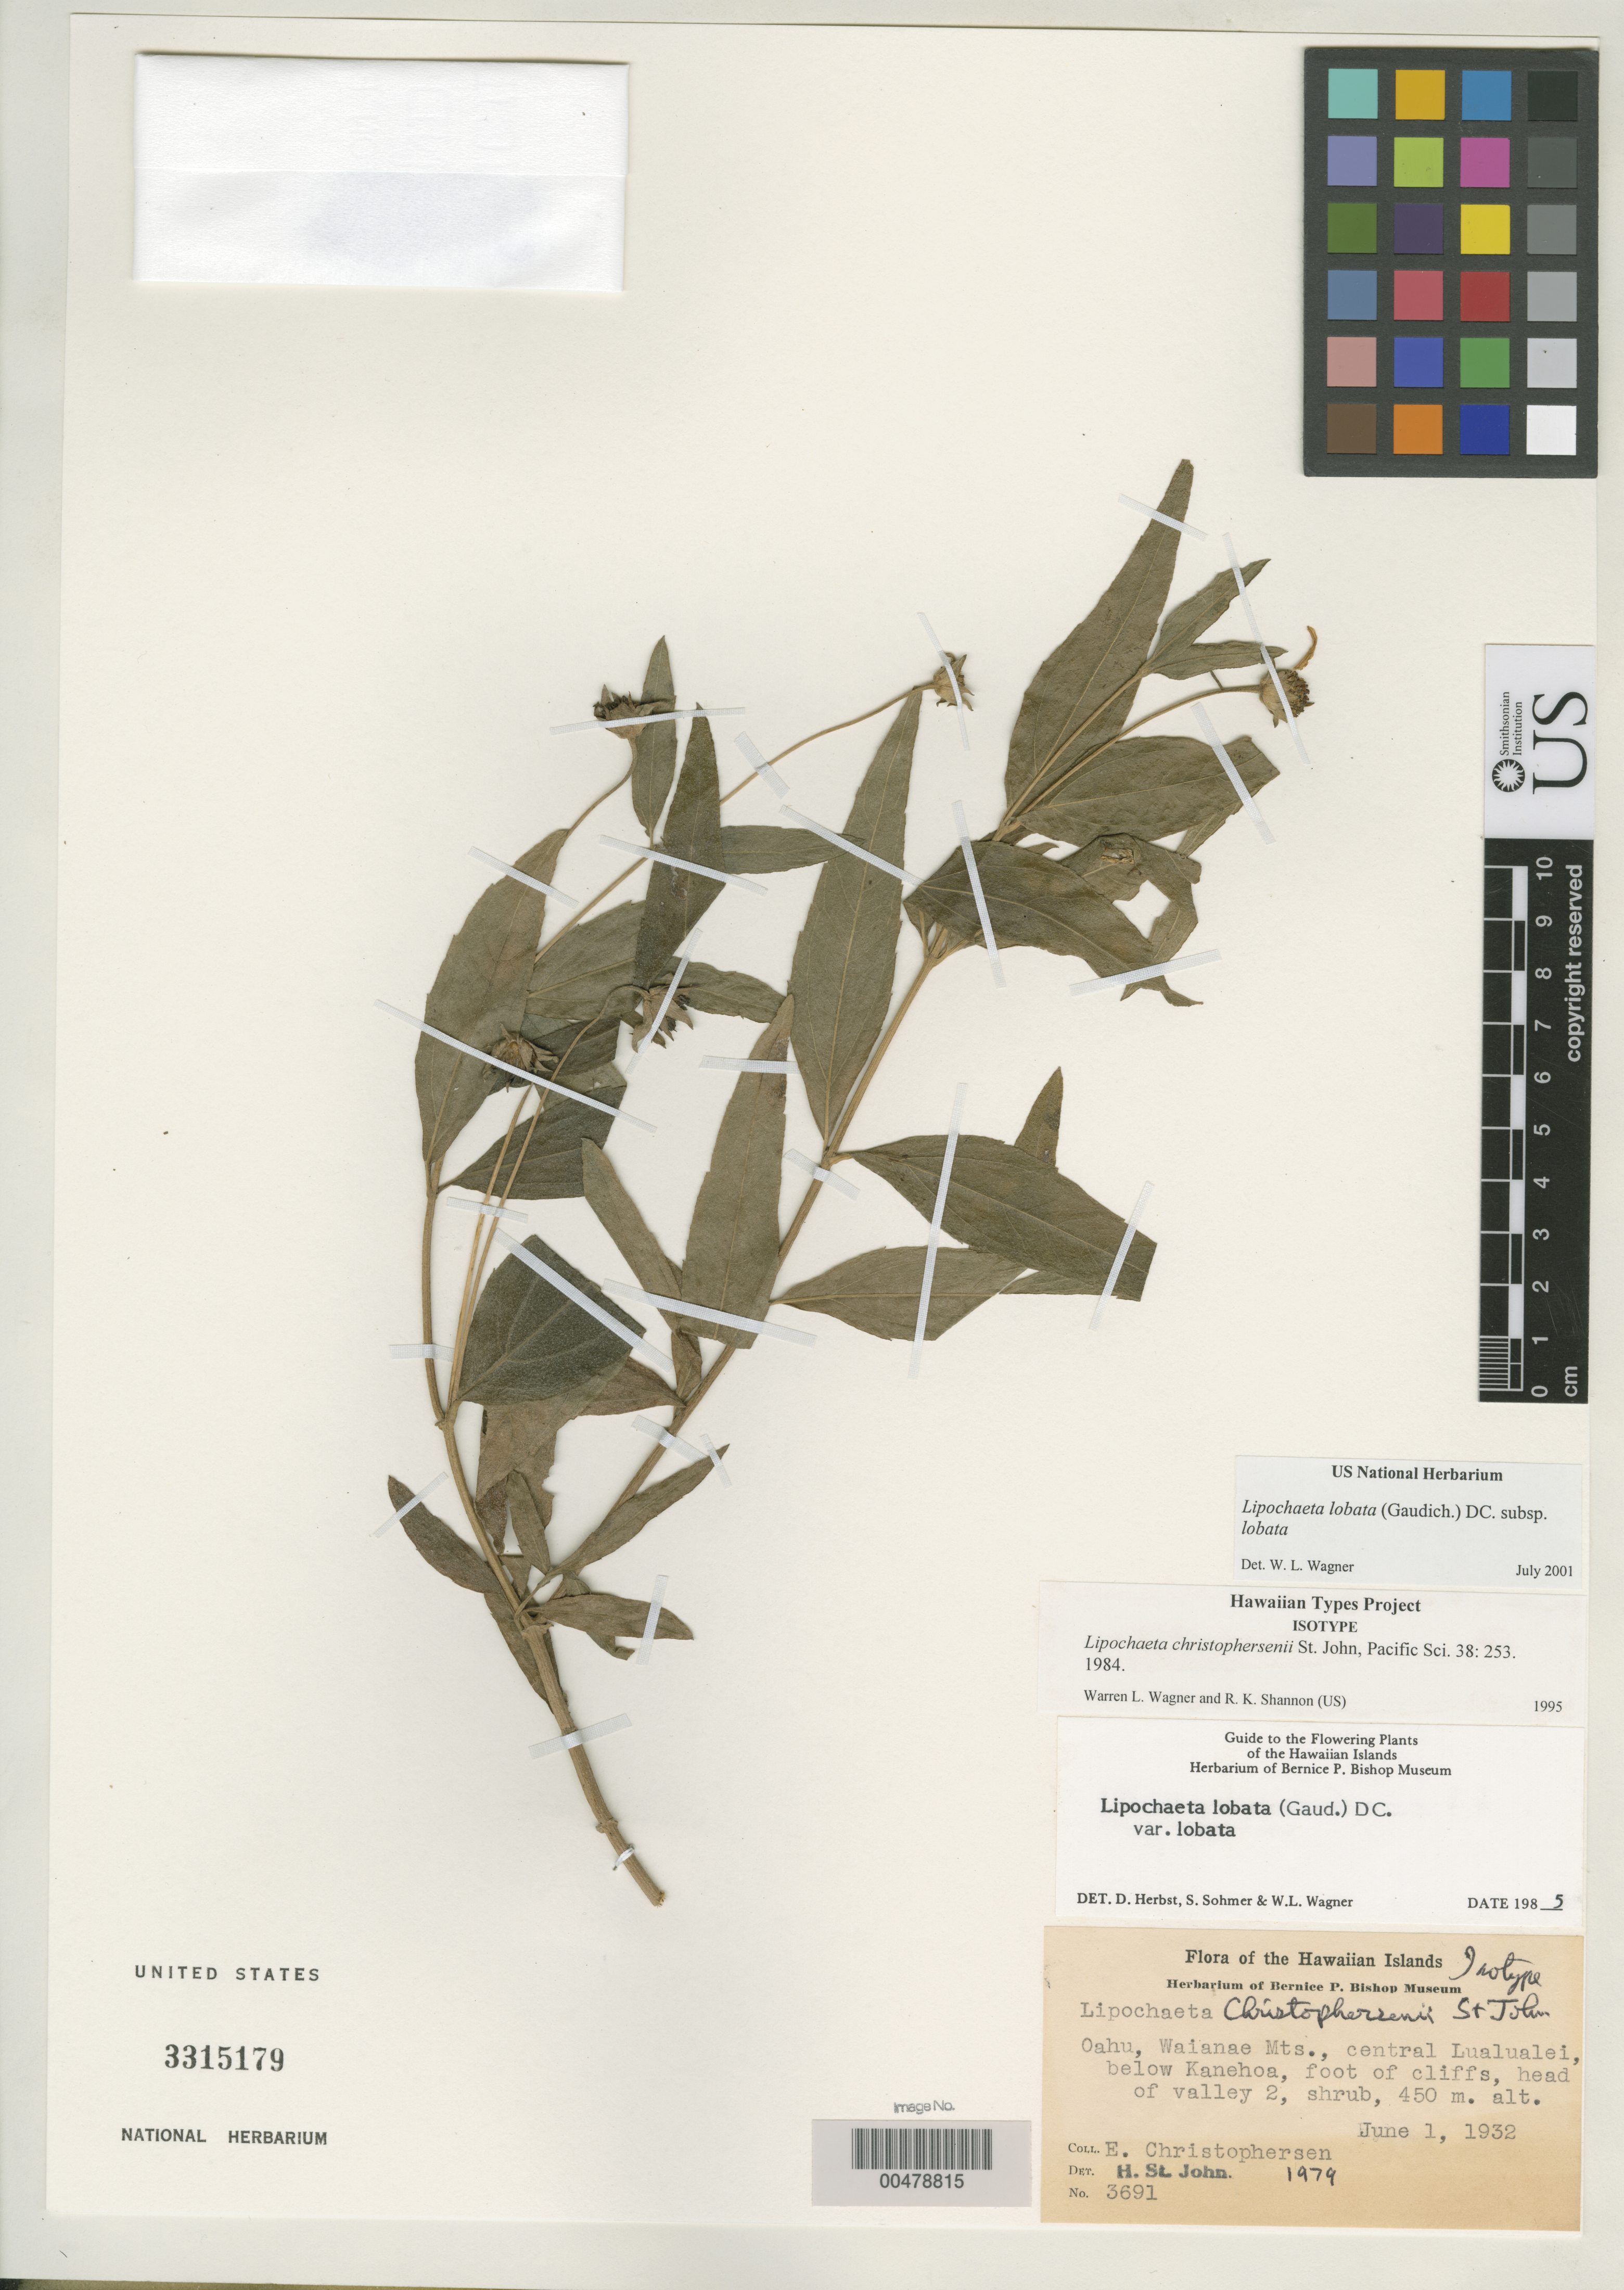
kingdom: Plantae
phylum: Tracheophyta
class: Magnoliopsida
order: Asterales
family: Asteraceae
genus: Lipochaeta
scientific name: Lipochaeta christophersenii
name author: H. St. John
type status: Isotype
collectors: E. Christophersen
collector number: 3691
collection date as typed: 01 Jun 1932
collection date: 1932-06-01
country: United States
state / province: Hawaii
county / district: Honolulu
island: Oahu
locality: Waianae Mountains, central Lualualei, below Kanehoa, foot of cliffs, head of valley 2.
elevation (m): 450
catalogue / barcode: US 3315179